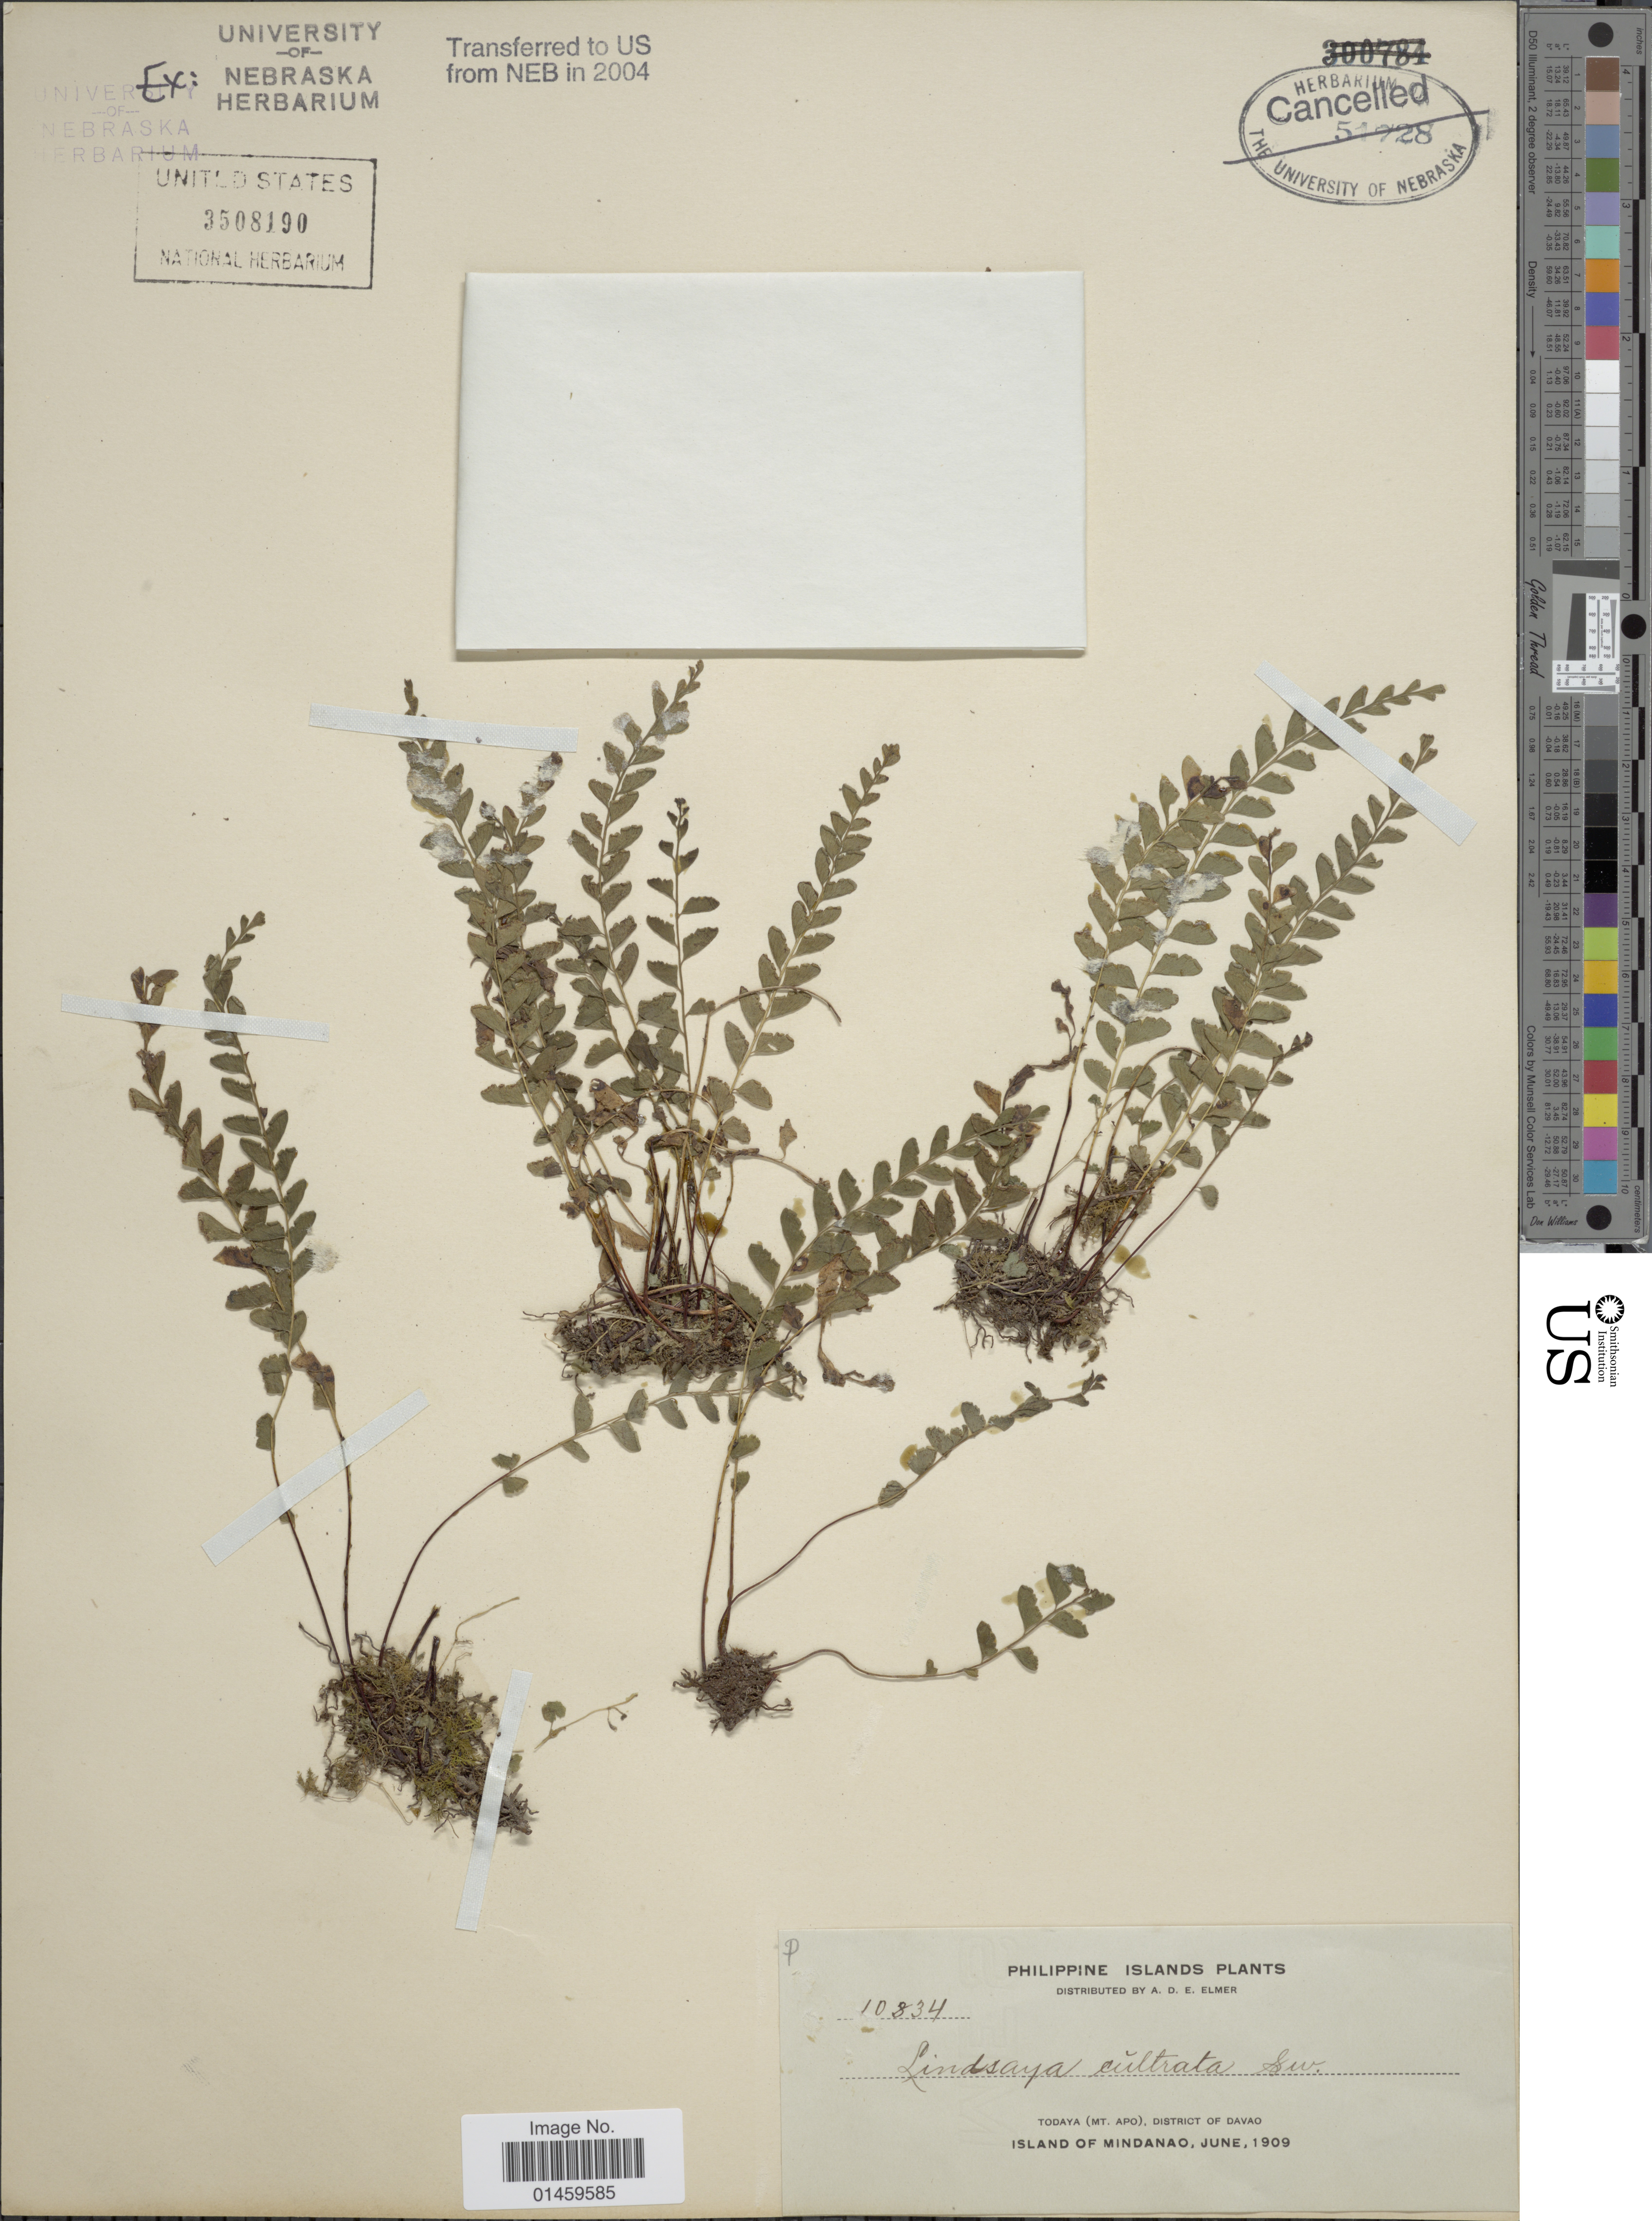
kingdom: Plantae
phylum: Tracheophyta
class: Polypodiopsida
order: Polypodiales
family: Lindsaeaceae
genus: Lindsaea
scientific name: Lindsaea odorata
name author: Roxb.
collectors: A. D. E. Elmer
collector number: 10834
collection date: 1909-06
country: Philippines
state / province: Davao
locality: Todaya (Mt. Apo), District of Davao. Island of Mindanao.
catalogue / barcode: US 3508190